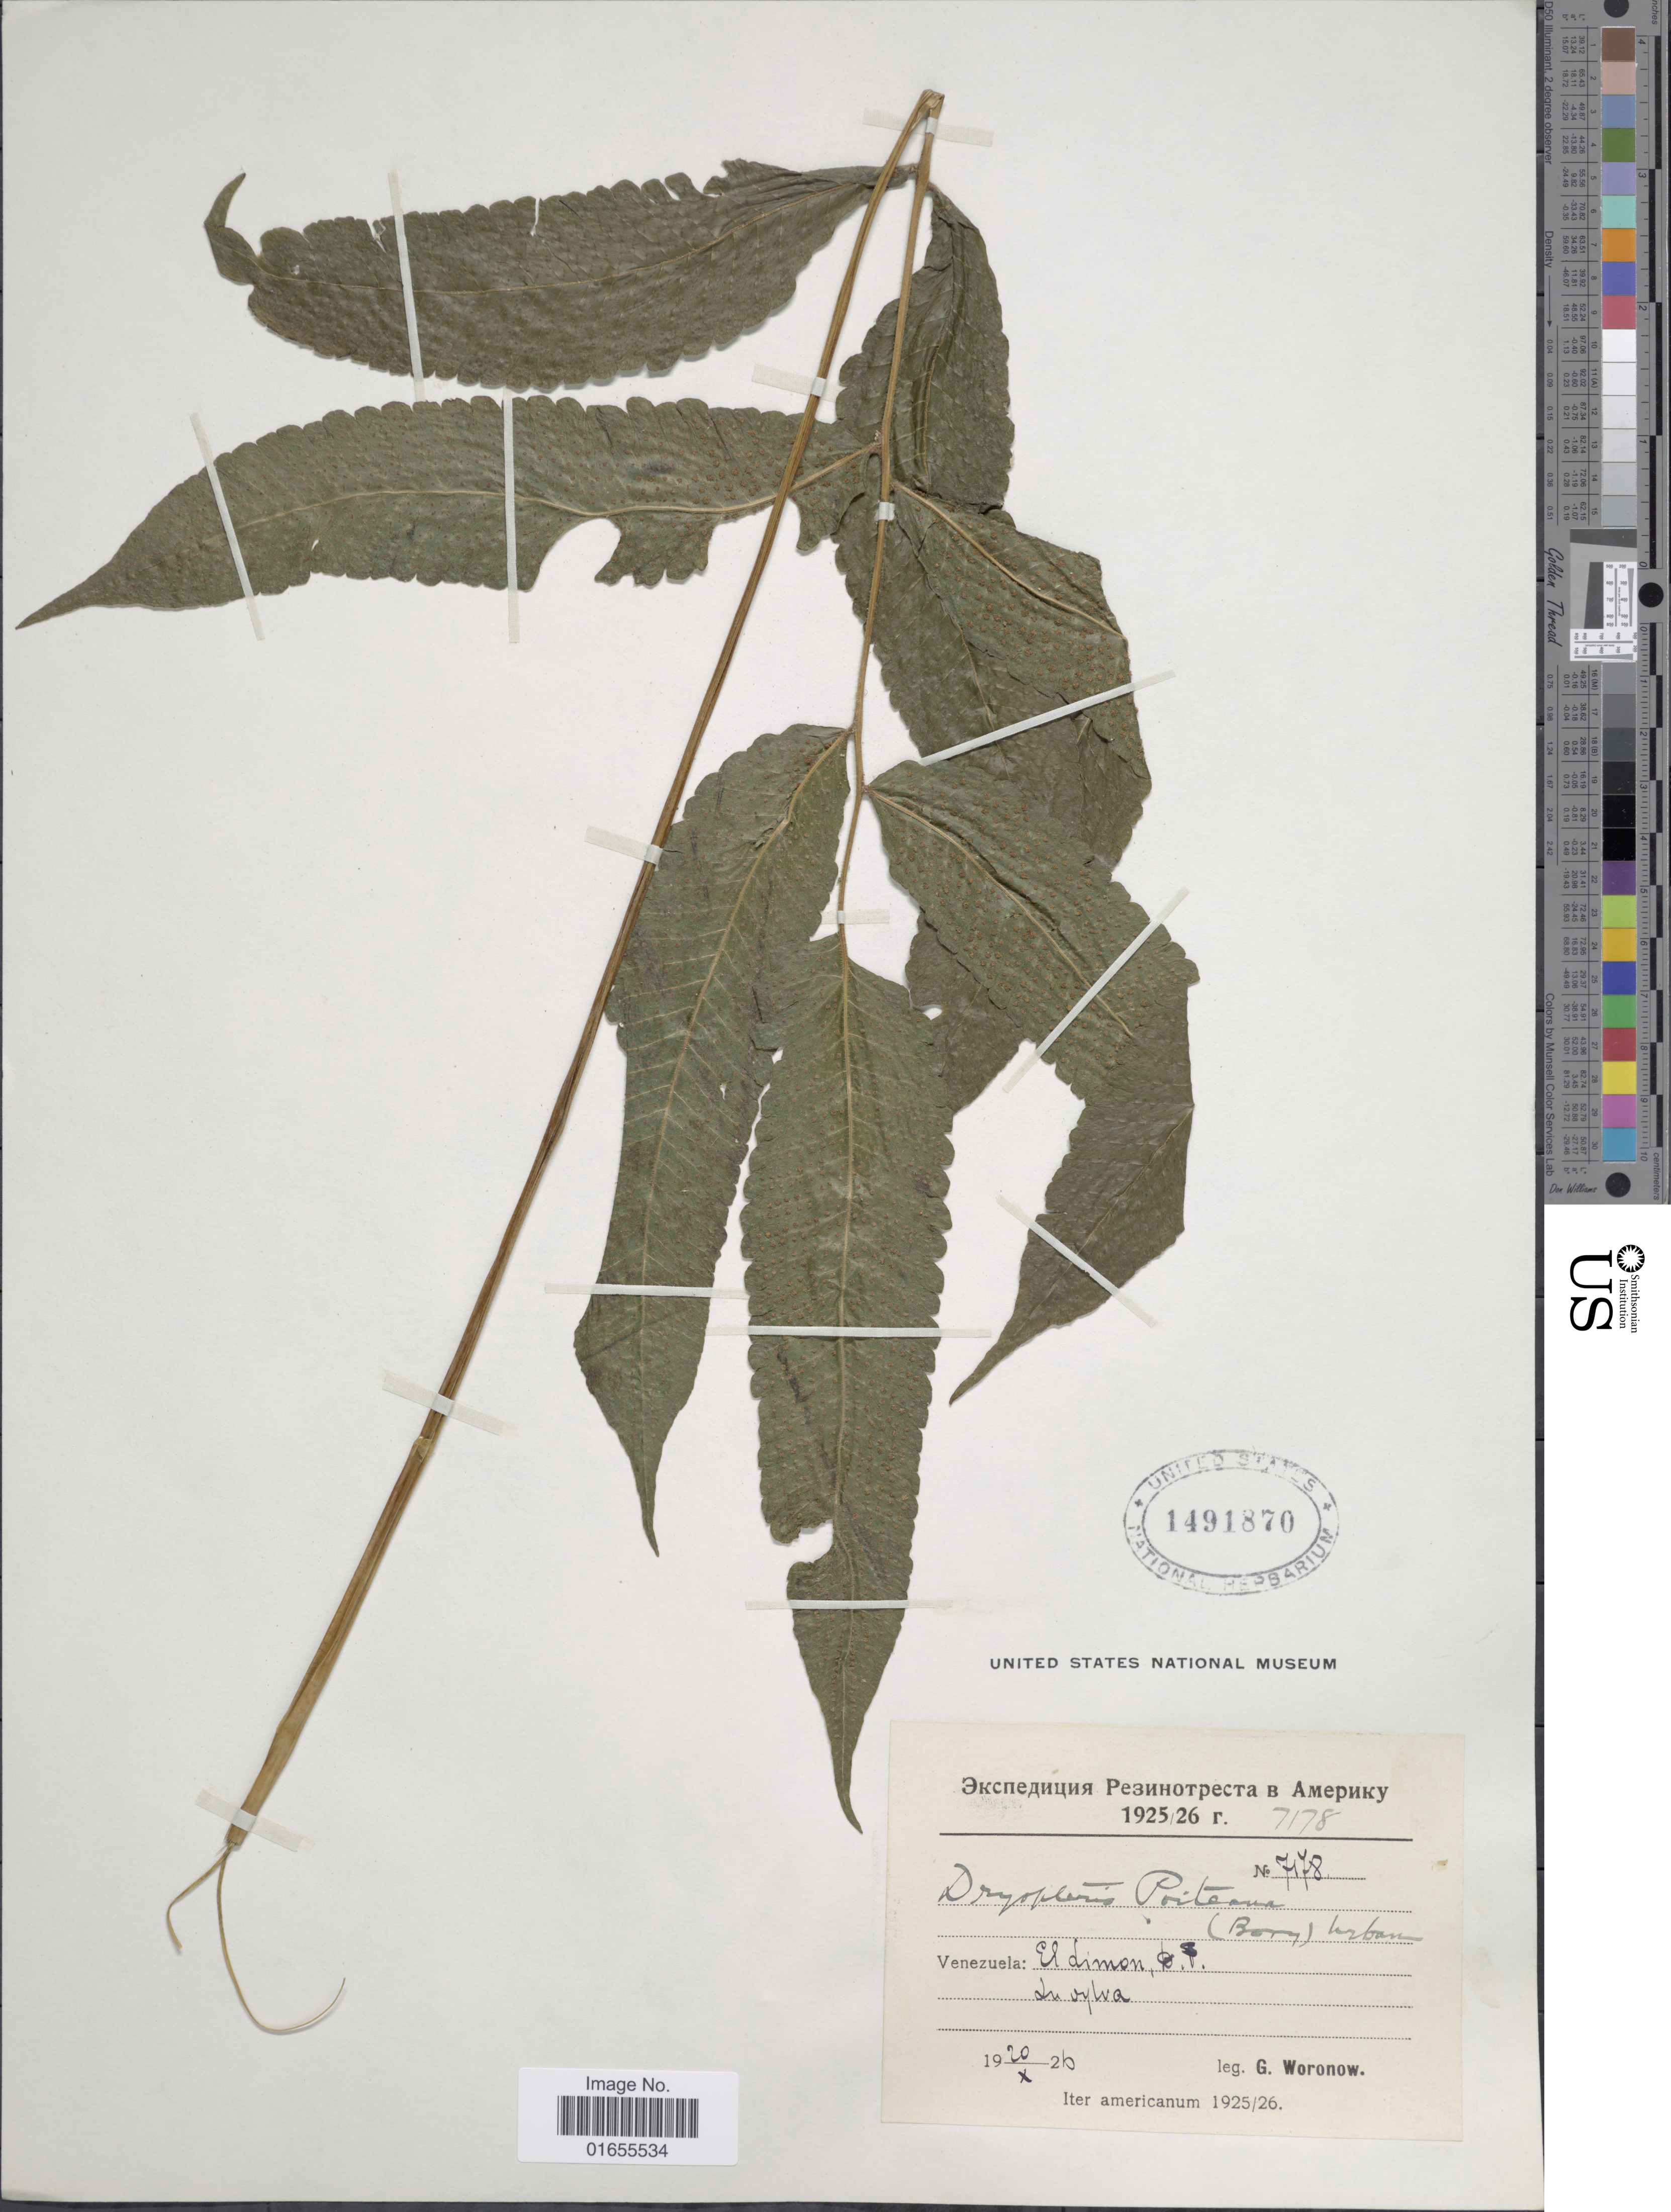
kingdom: Plantae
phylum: Tracheophyta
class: Polypodiopsida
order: Polypodiales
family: Thelypteridaceae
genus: Goniopteris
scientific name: Goniopteris poiteana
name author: (Bory) Ching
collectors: G. Woronow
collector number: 7178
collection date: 1926-10-20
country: Venezuela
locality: El Limon, In sylva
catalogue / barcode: US 1491870